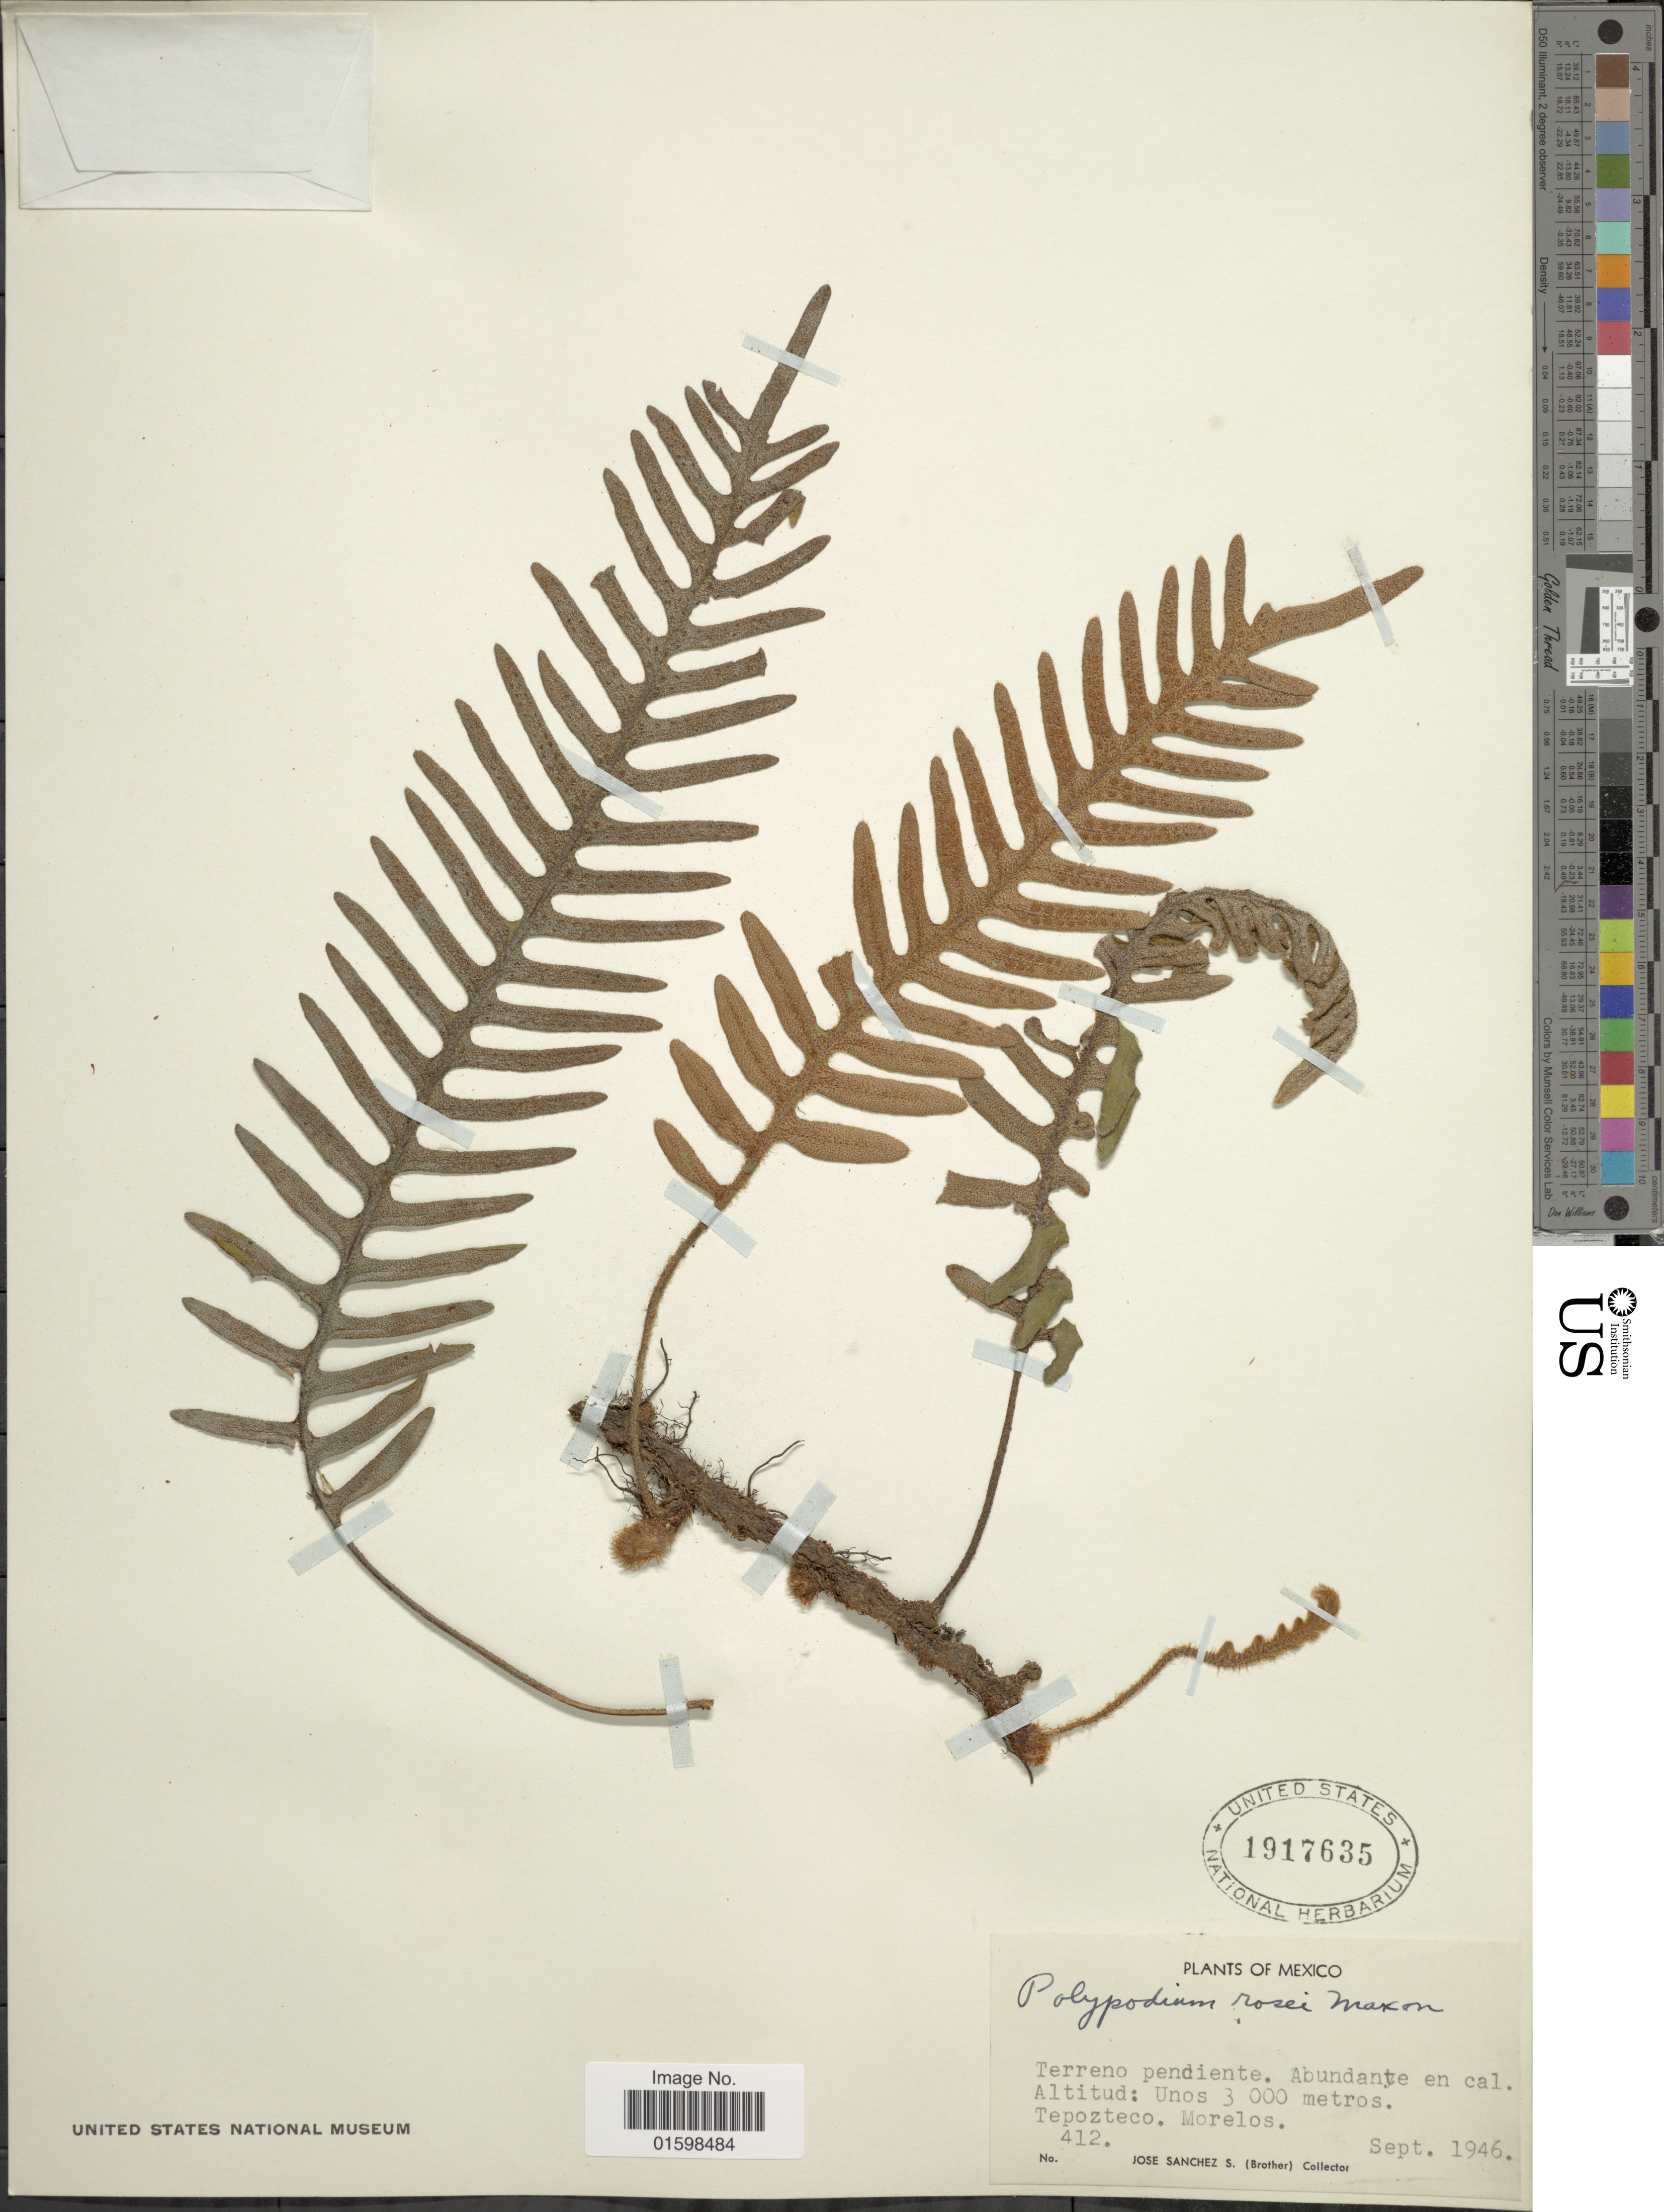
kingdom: Plantae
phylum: Tracheophyta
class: Polypodiopsida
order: Polypodiales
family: Polypodiaceae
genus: Pleopeltis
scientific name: Pleopeltis rosei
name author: (Maxon) A.R. Sm. & Tejero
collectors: J. Sanchez S.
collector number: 412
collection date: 1946-09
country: Mexico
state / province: Morelos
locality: Terreo pendiente, abundante en cal., Tepozteco, Morelos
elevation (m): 3000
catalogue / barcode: US 1917635